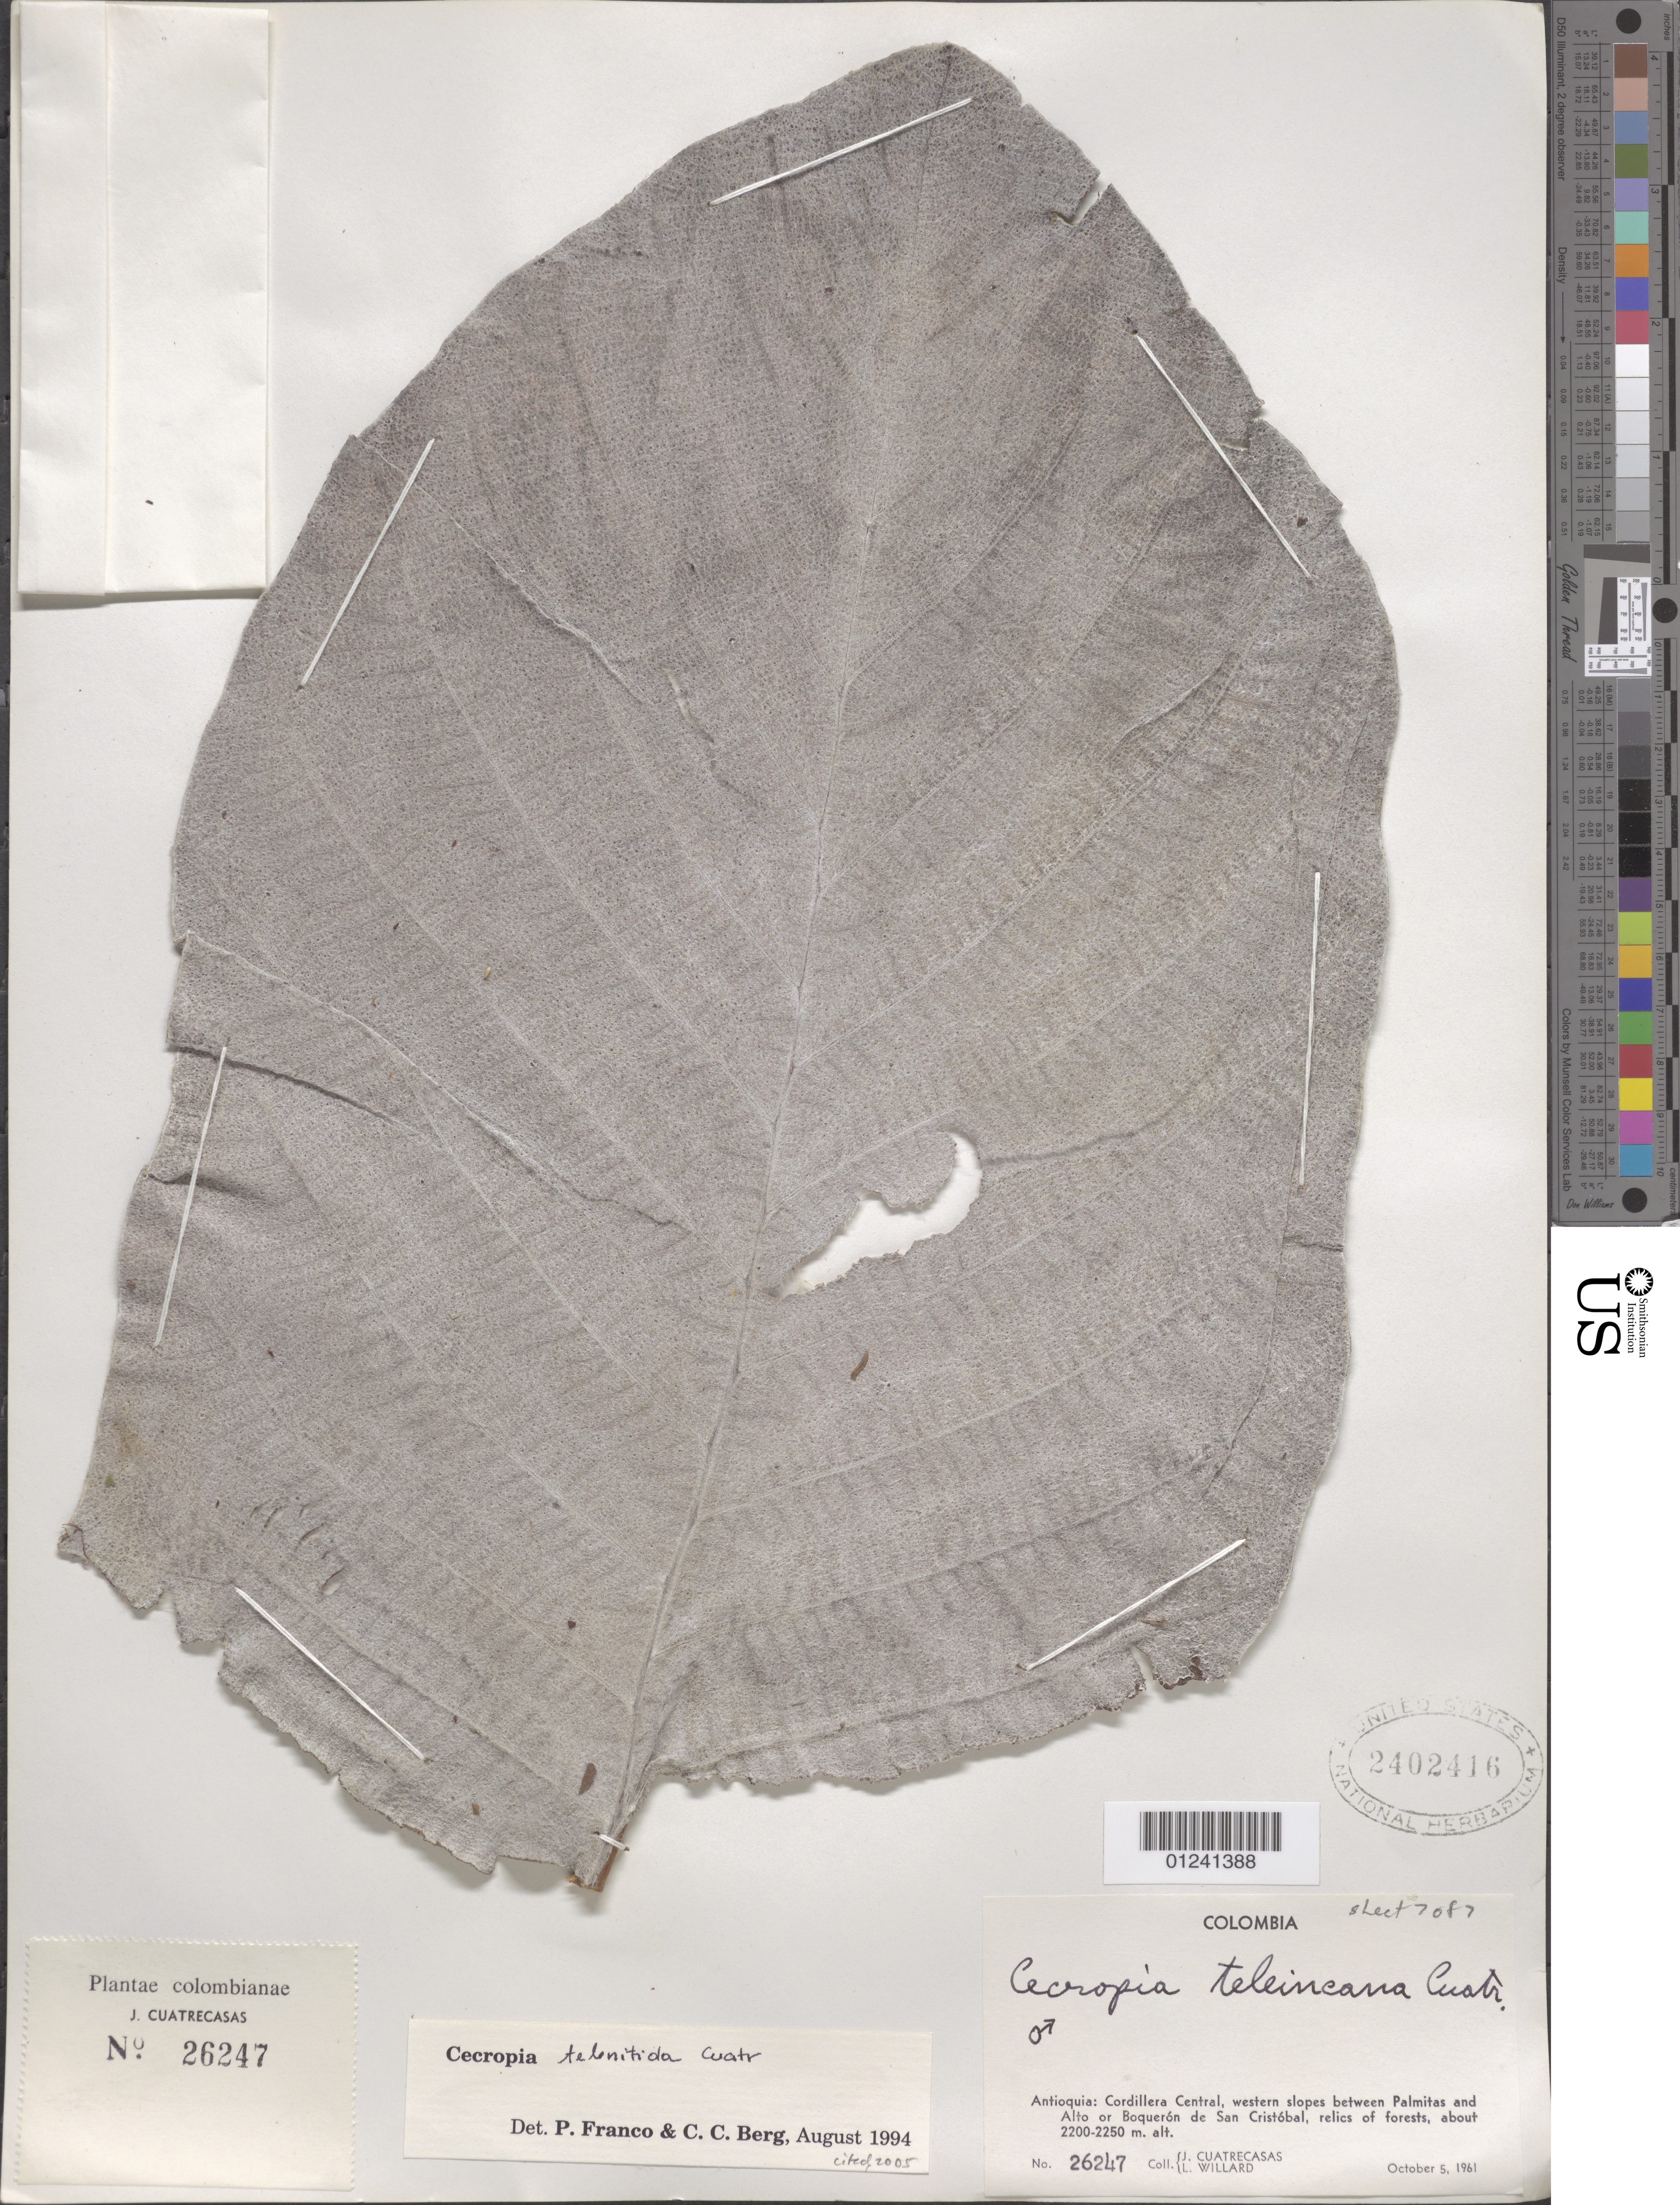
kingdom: Plantae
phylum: Tracheophyta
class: Magnoliopsida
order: Rosales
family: Urticaceae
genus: Cecropia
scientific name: Cecropia telenitida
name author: Cuatrec.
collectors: J. Cuatrecasas & L. Willard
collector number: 26247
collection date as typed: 05 Oct 1961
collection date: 1961-10-05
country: Colombia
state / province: Antioquia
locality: Cordillera Central, western slopes between Palmitas and Alto or Boqueron de San Cristobal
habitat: relics of forest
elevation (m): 2200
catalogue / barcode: US 2402416